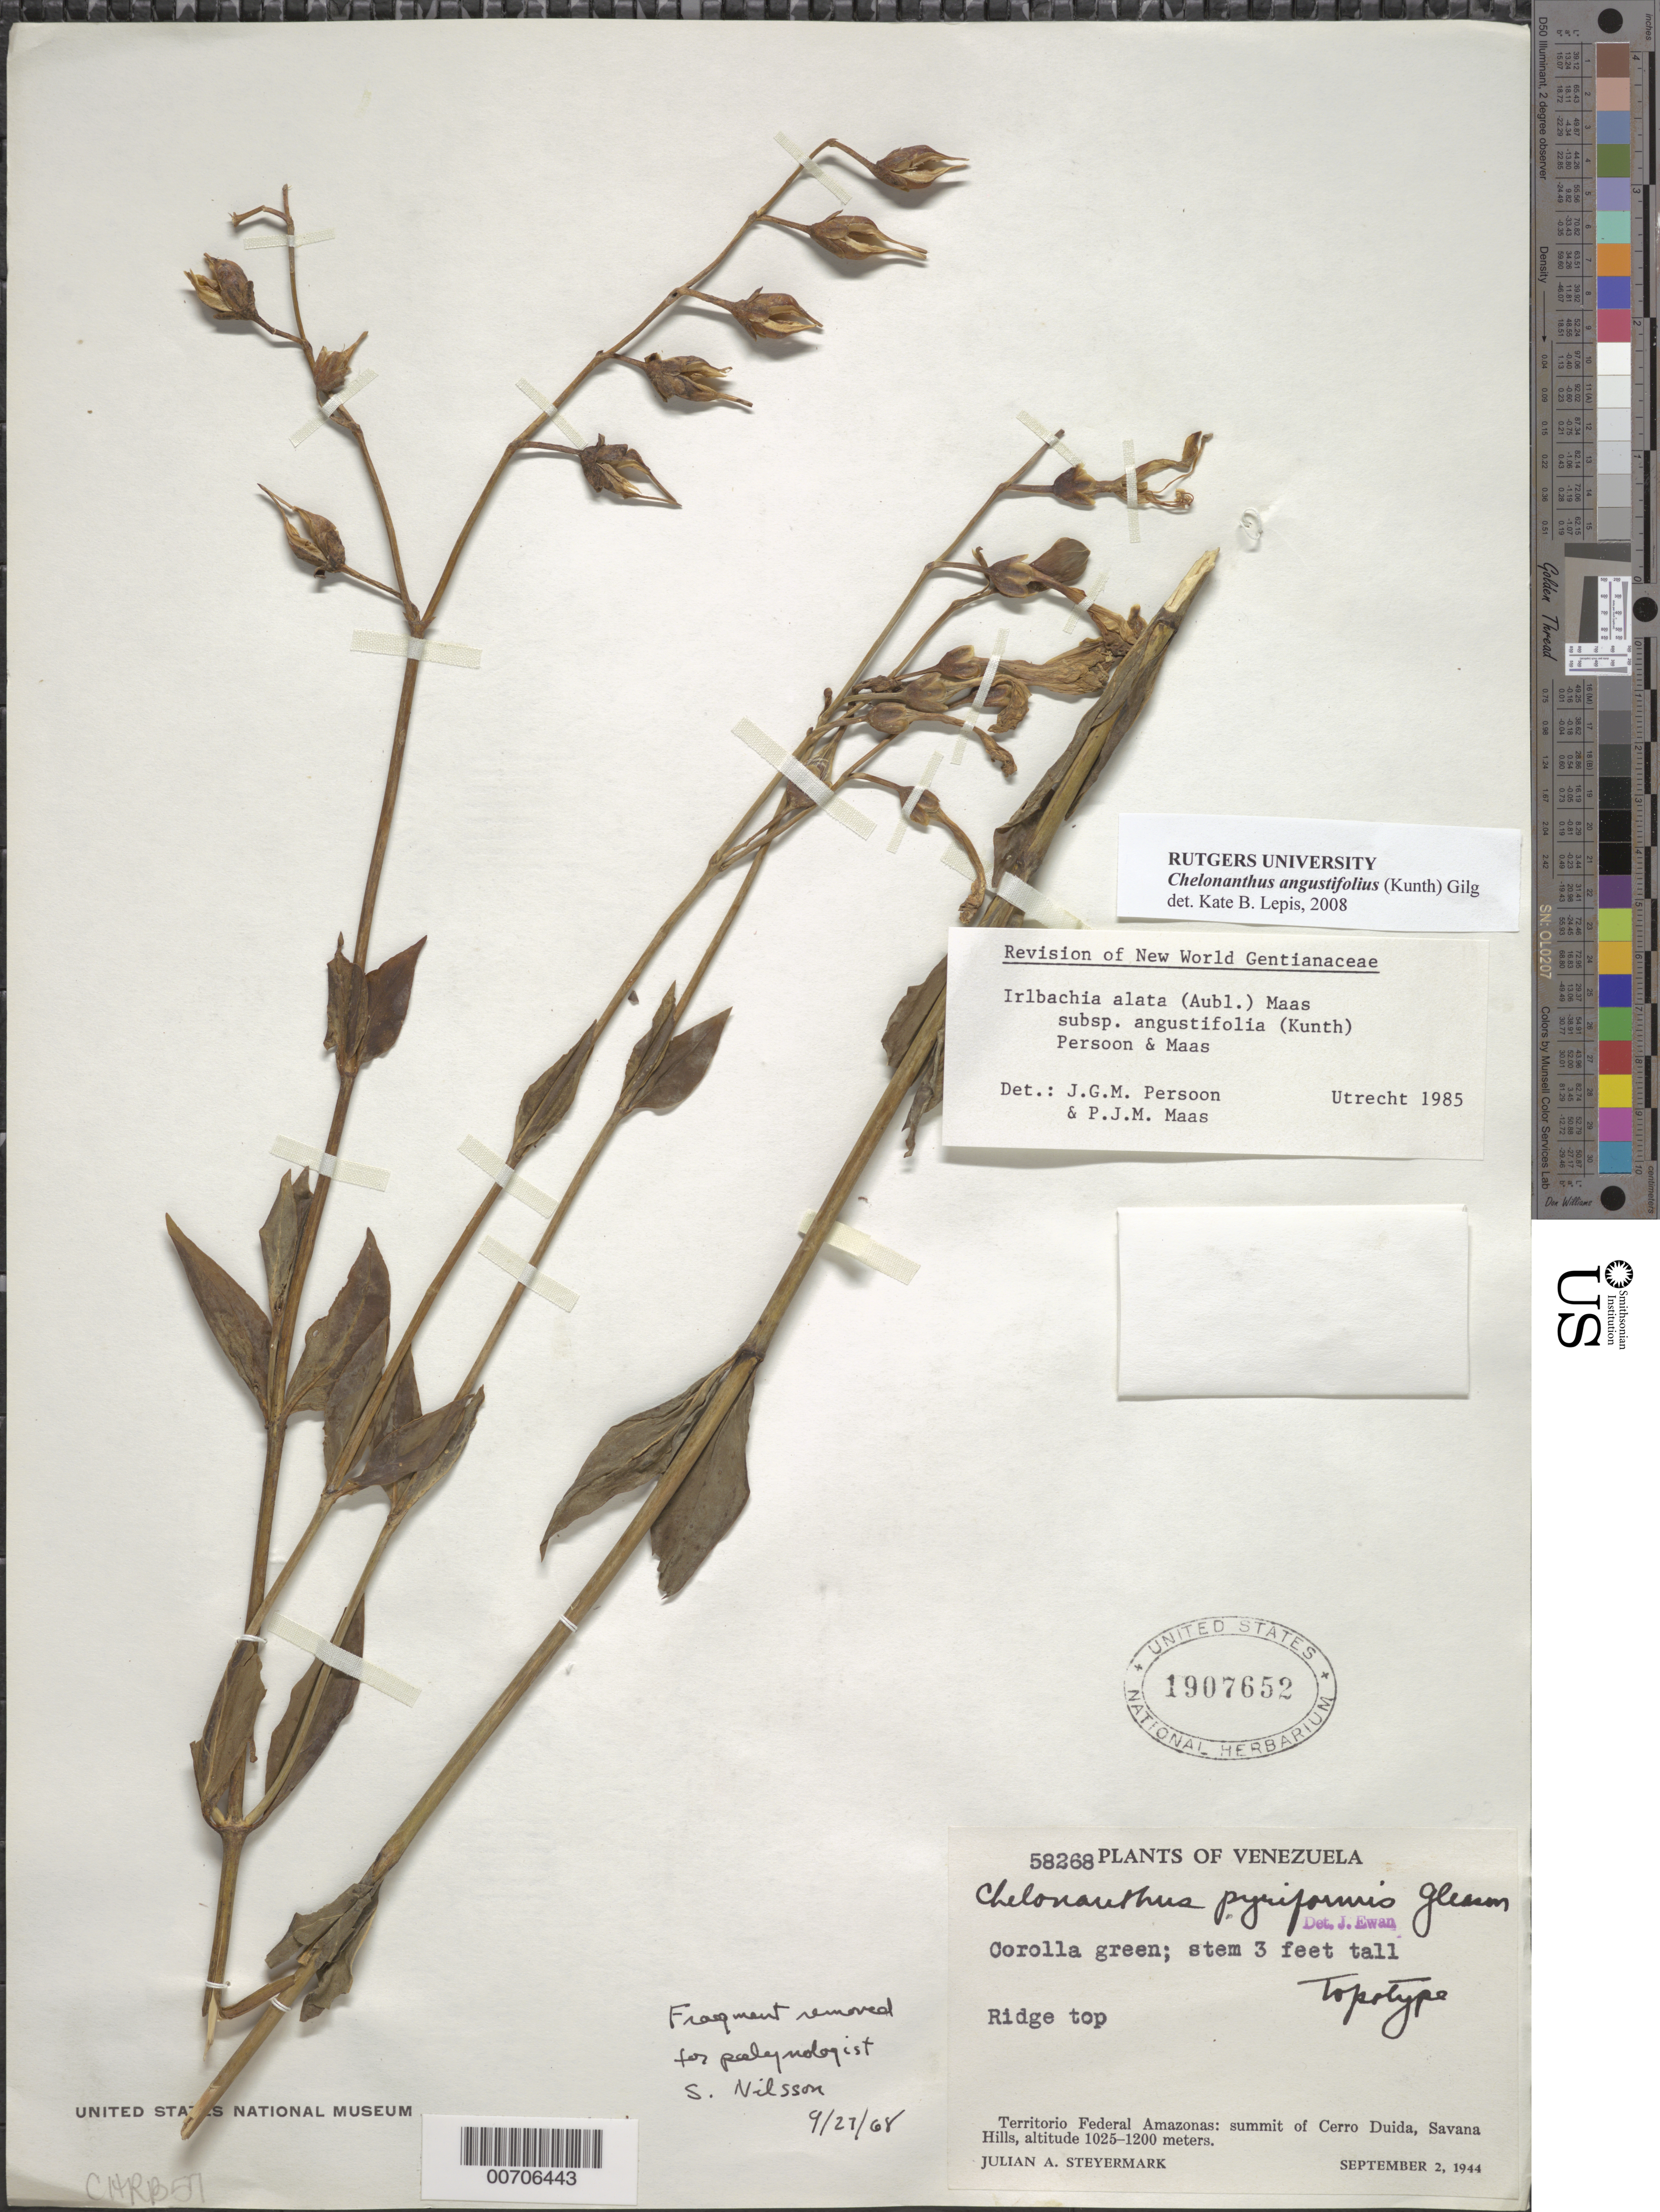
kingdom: Plantae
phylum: Tracheophyta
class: Magnoliopsida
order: Gentianales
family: Gentianaceae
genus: Chelonanthus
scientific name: Chelonanthus angustifolius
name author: (Kunth) Gilg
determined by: Lepis, Kate B.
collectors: J. Steyermark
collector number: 58268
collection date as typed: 2-Sep-44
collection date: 1944-09-02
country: Venezuela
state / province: Amazonas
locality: Cerro Duida, summit, Caño Negro, Savanna Hills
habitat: Ridge top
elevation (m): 1025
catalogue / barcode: US 1907652